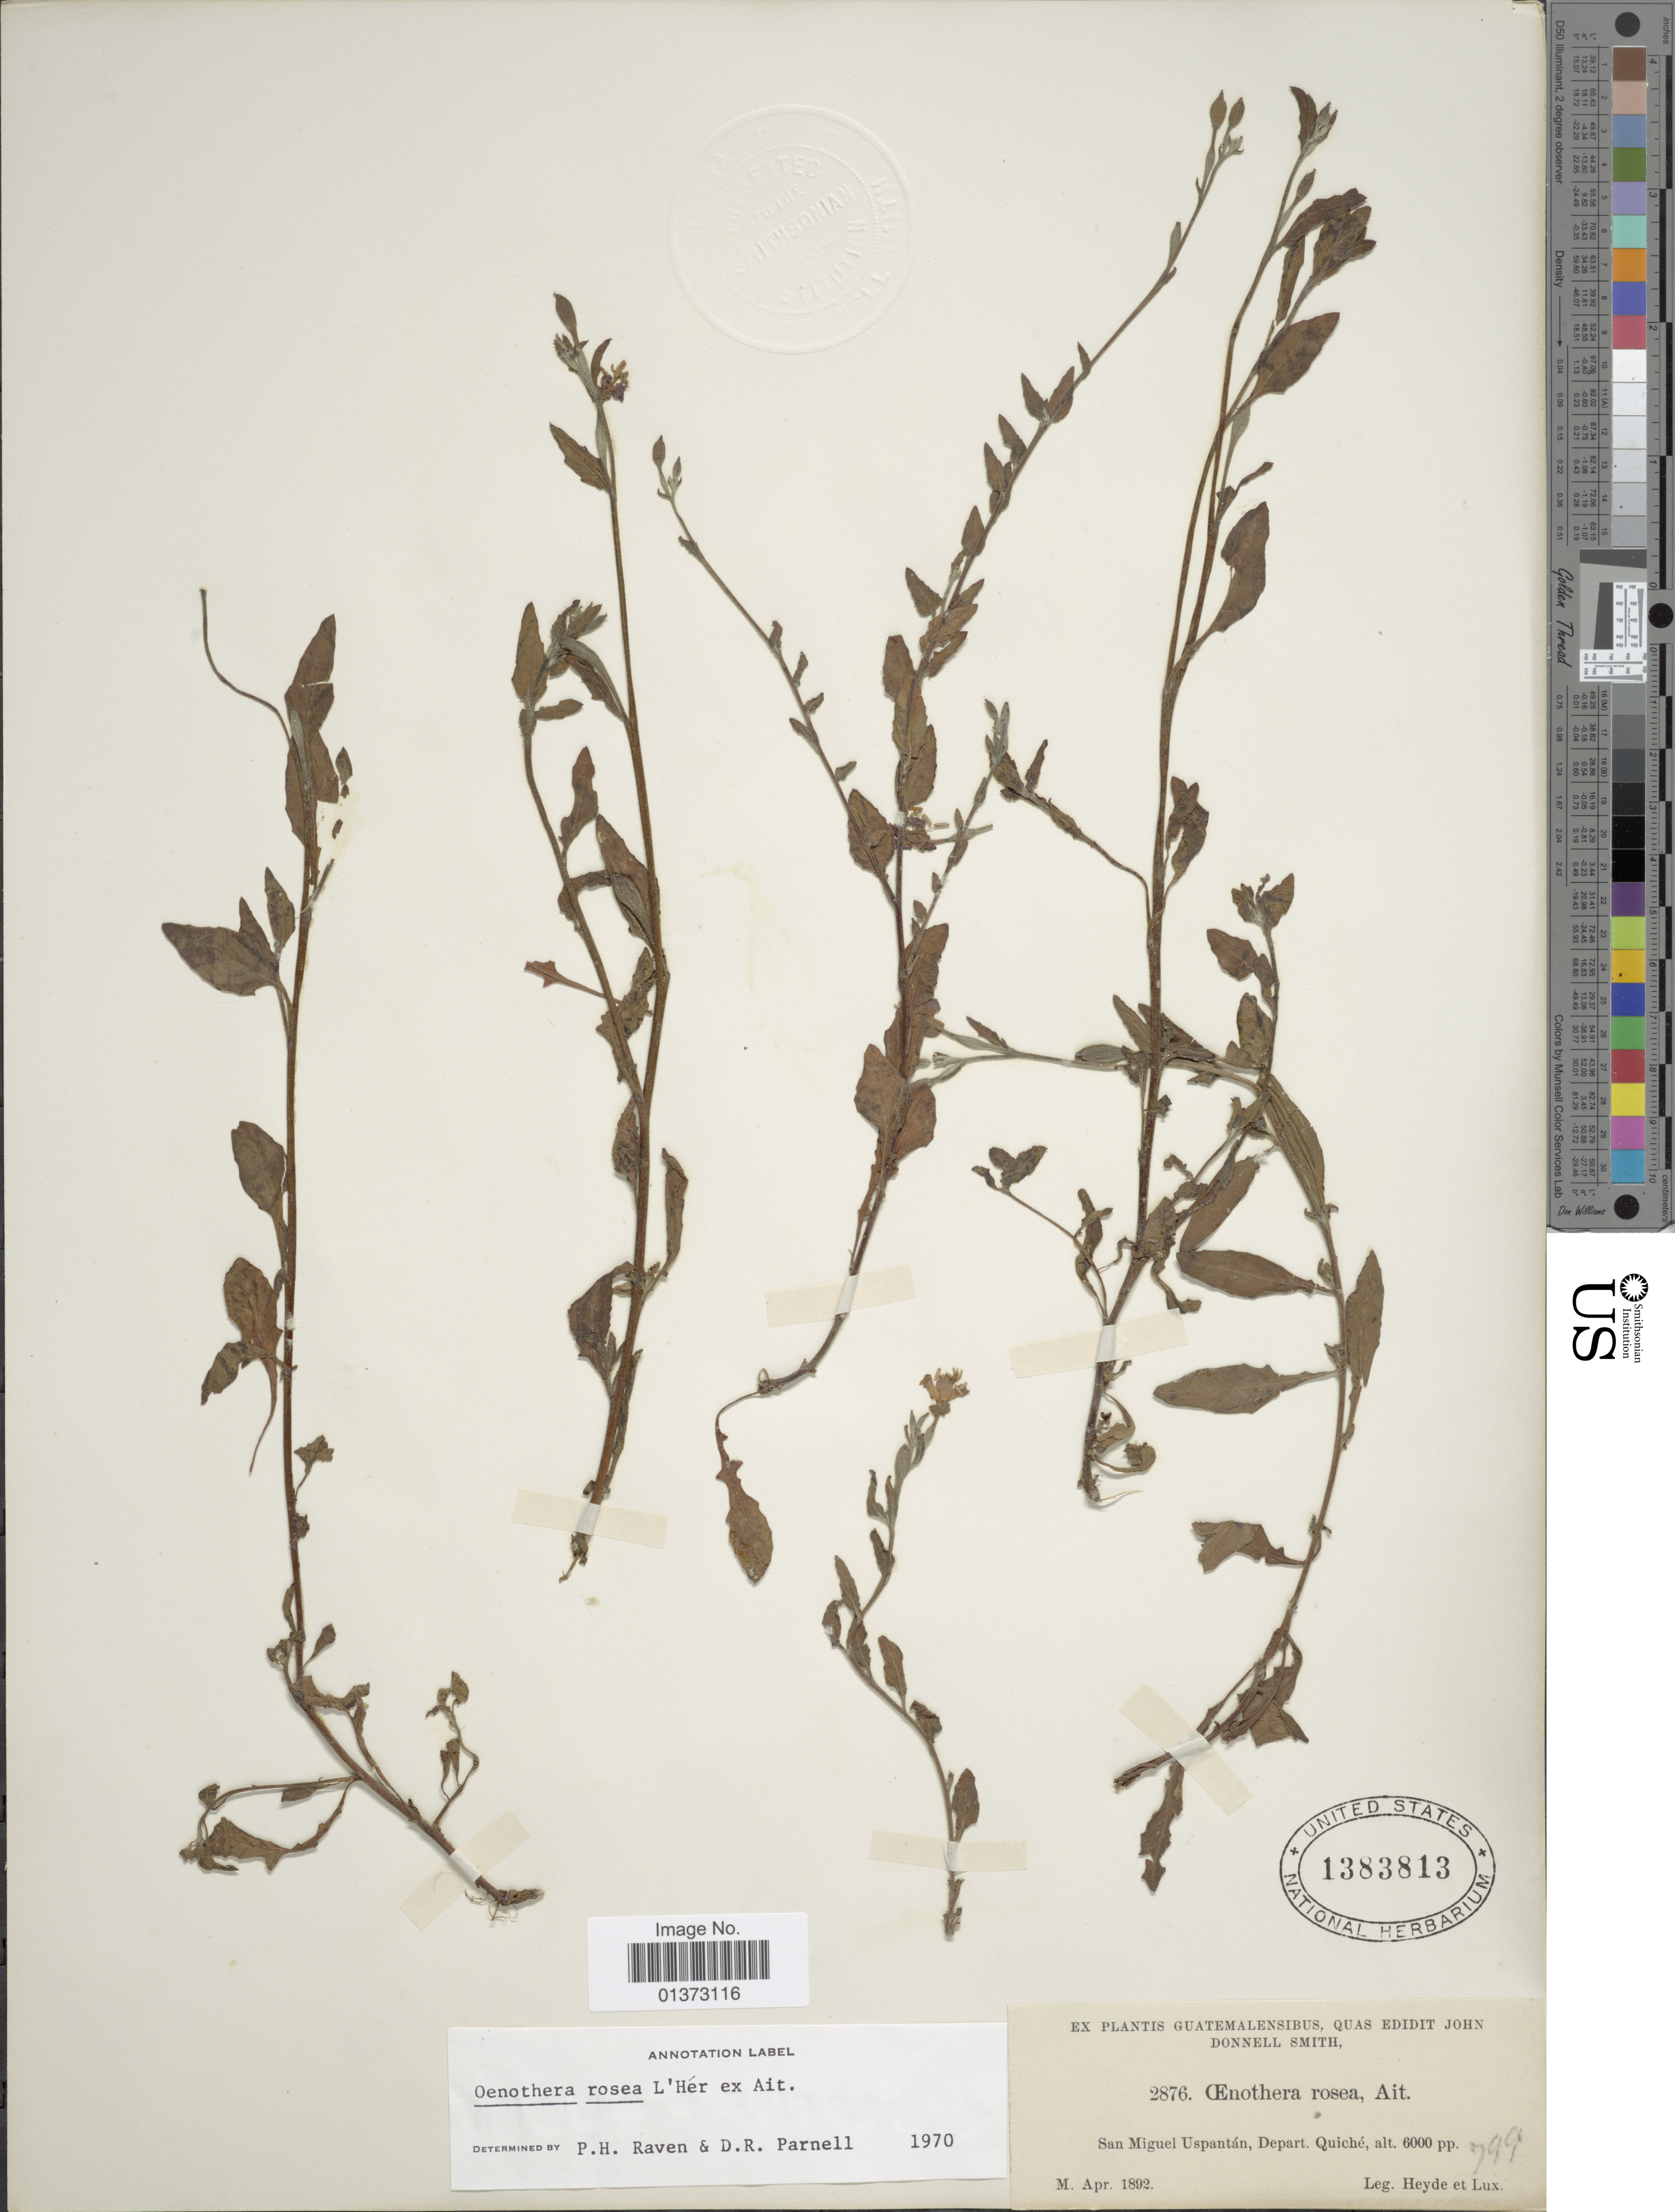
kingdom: Plantae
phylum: Tracheophyta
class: Magnoliopsida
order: Myrtales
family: Onagraceae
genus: Oenothera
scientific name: Oenothera rosea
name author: L'Hér. ex Aiton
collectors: Heyde & Lux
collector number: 876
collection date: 1892-04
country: Guatemala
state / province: El Quiché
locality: San Miguel Uspanatán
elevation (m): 1829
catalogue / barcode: US 1383813